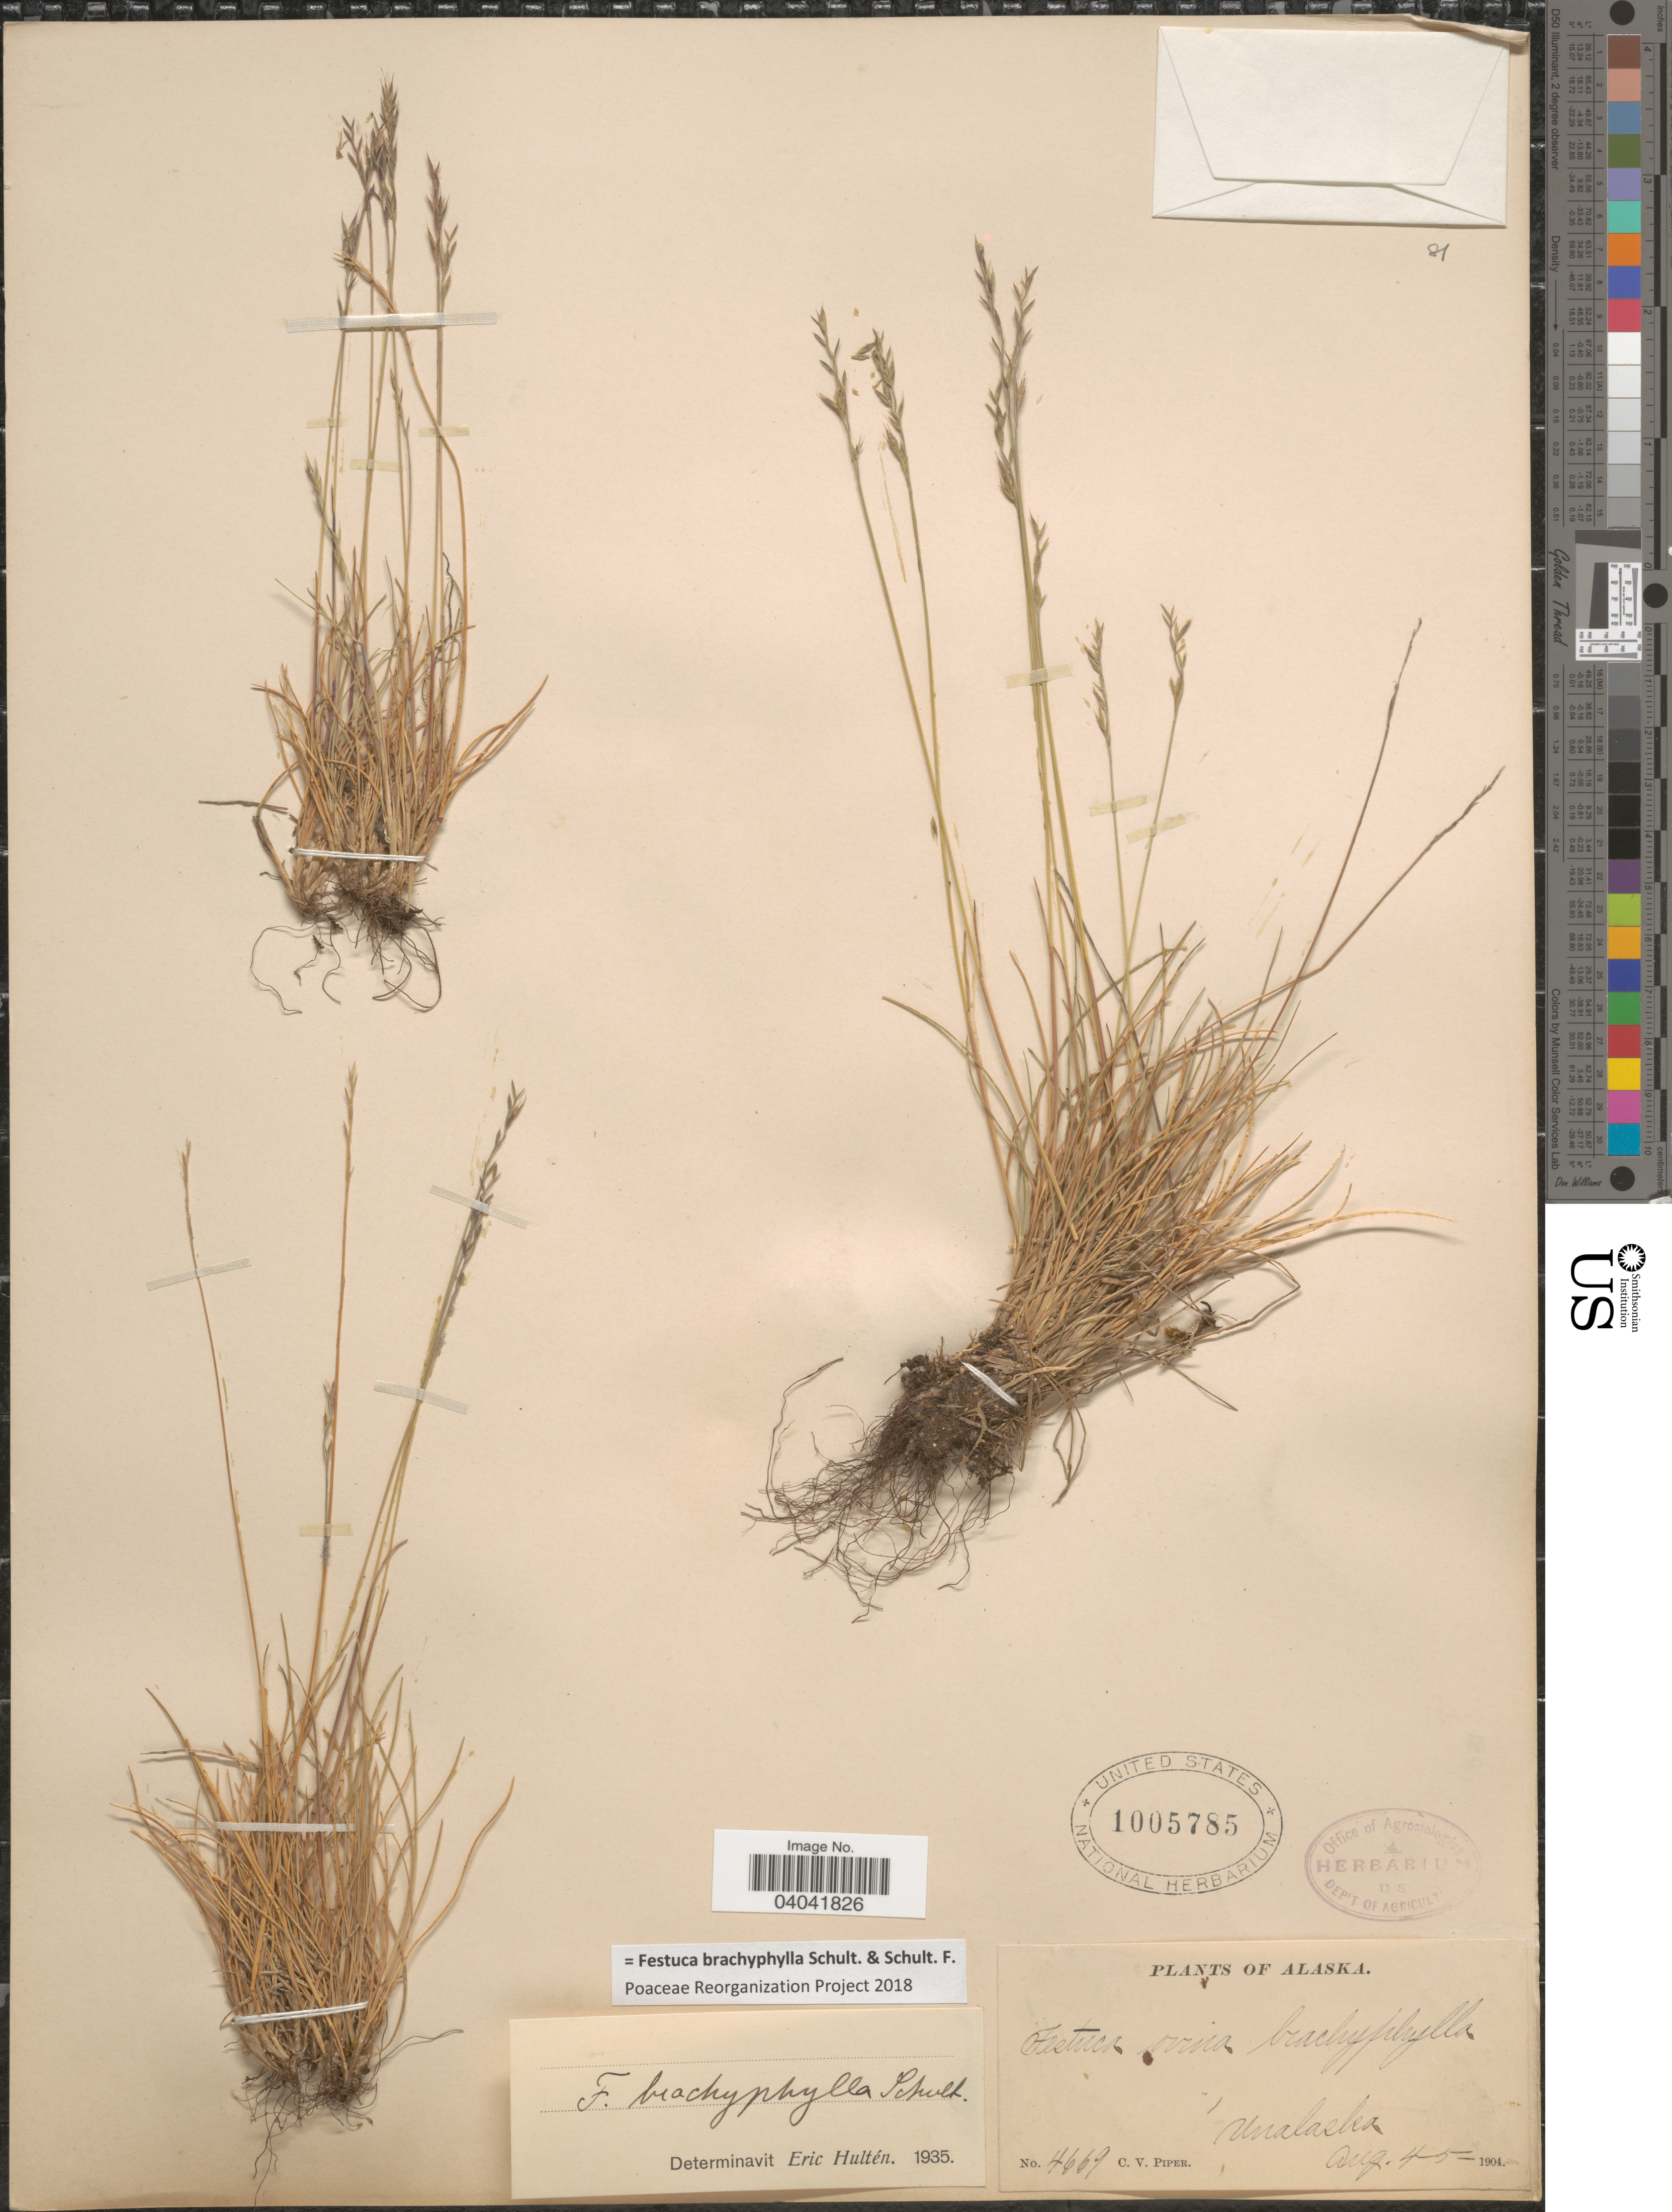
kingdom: Plantae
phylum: Tracheophyta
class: Liliopsida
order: Poales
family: Poaceae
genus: Festuca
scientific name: Festuca brachyphylla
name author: Schult. & Schult. f.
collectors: C. V. Piper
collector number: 4669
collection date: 1904-08-04/1904-08-05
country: United States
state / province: Alaska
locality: Unalaska.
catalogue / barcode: US 1005785